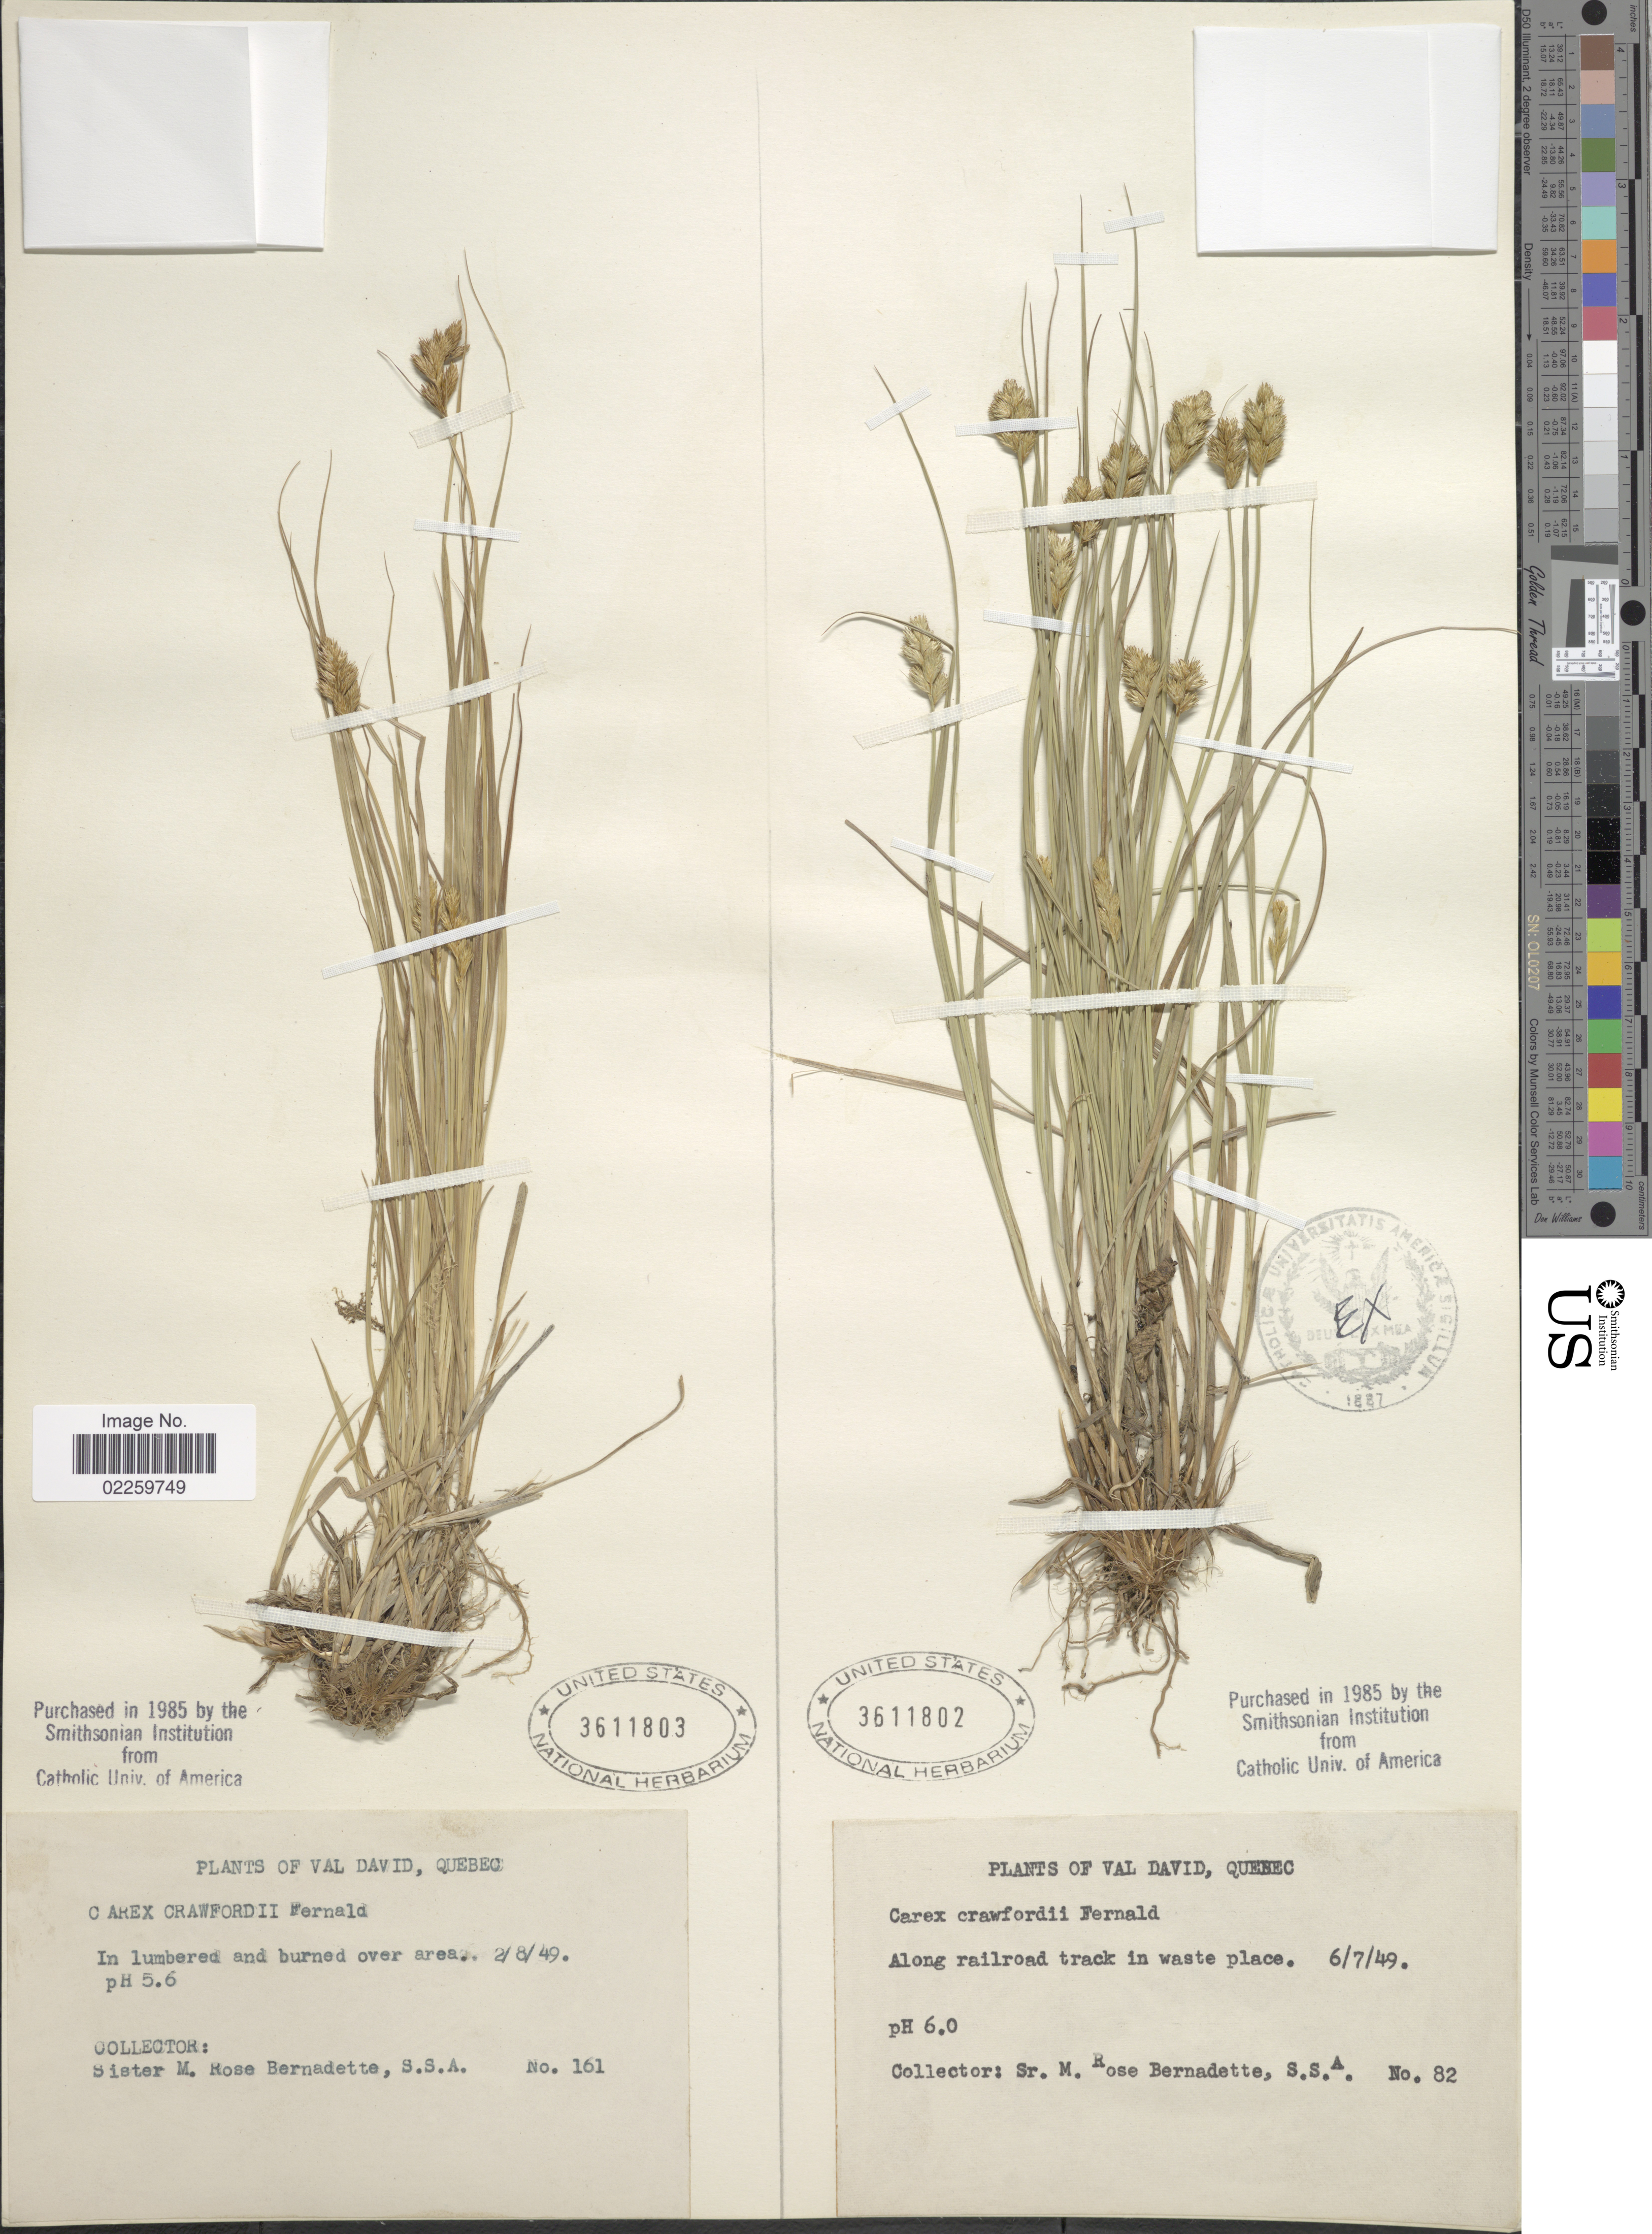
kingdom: Plantae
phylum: Tracheophyta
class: Liliopsida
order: Poales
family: Cyperaceae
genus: Carex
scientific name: Carex crawfordii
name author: Fernald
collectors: M. Bernadette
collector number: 161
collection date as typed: Transcribed d/m/y: 2/8/49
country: Canada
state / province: Quebec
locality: Val David, in lumbered and burned over area.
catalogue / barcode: US 3611803